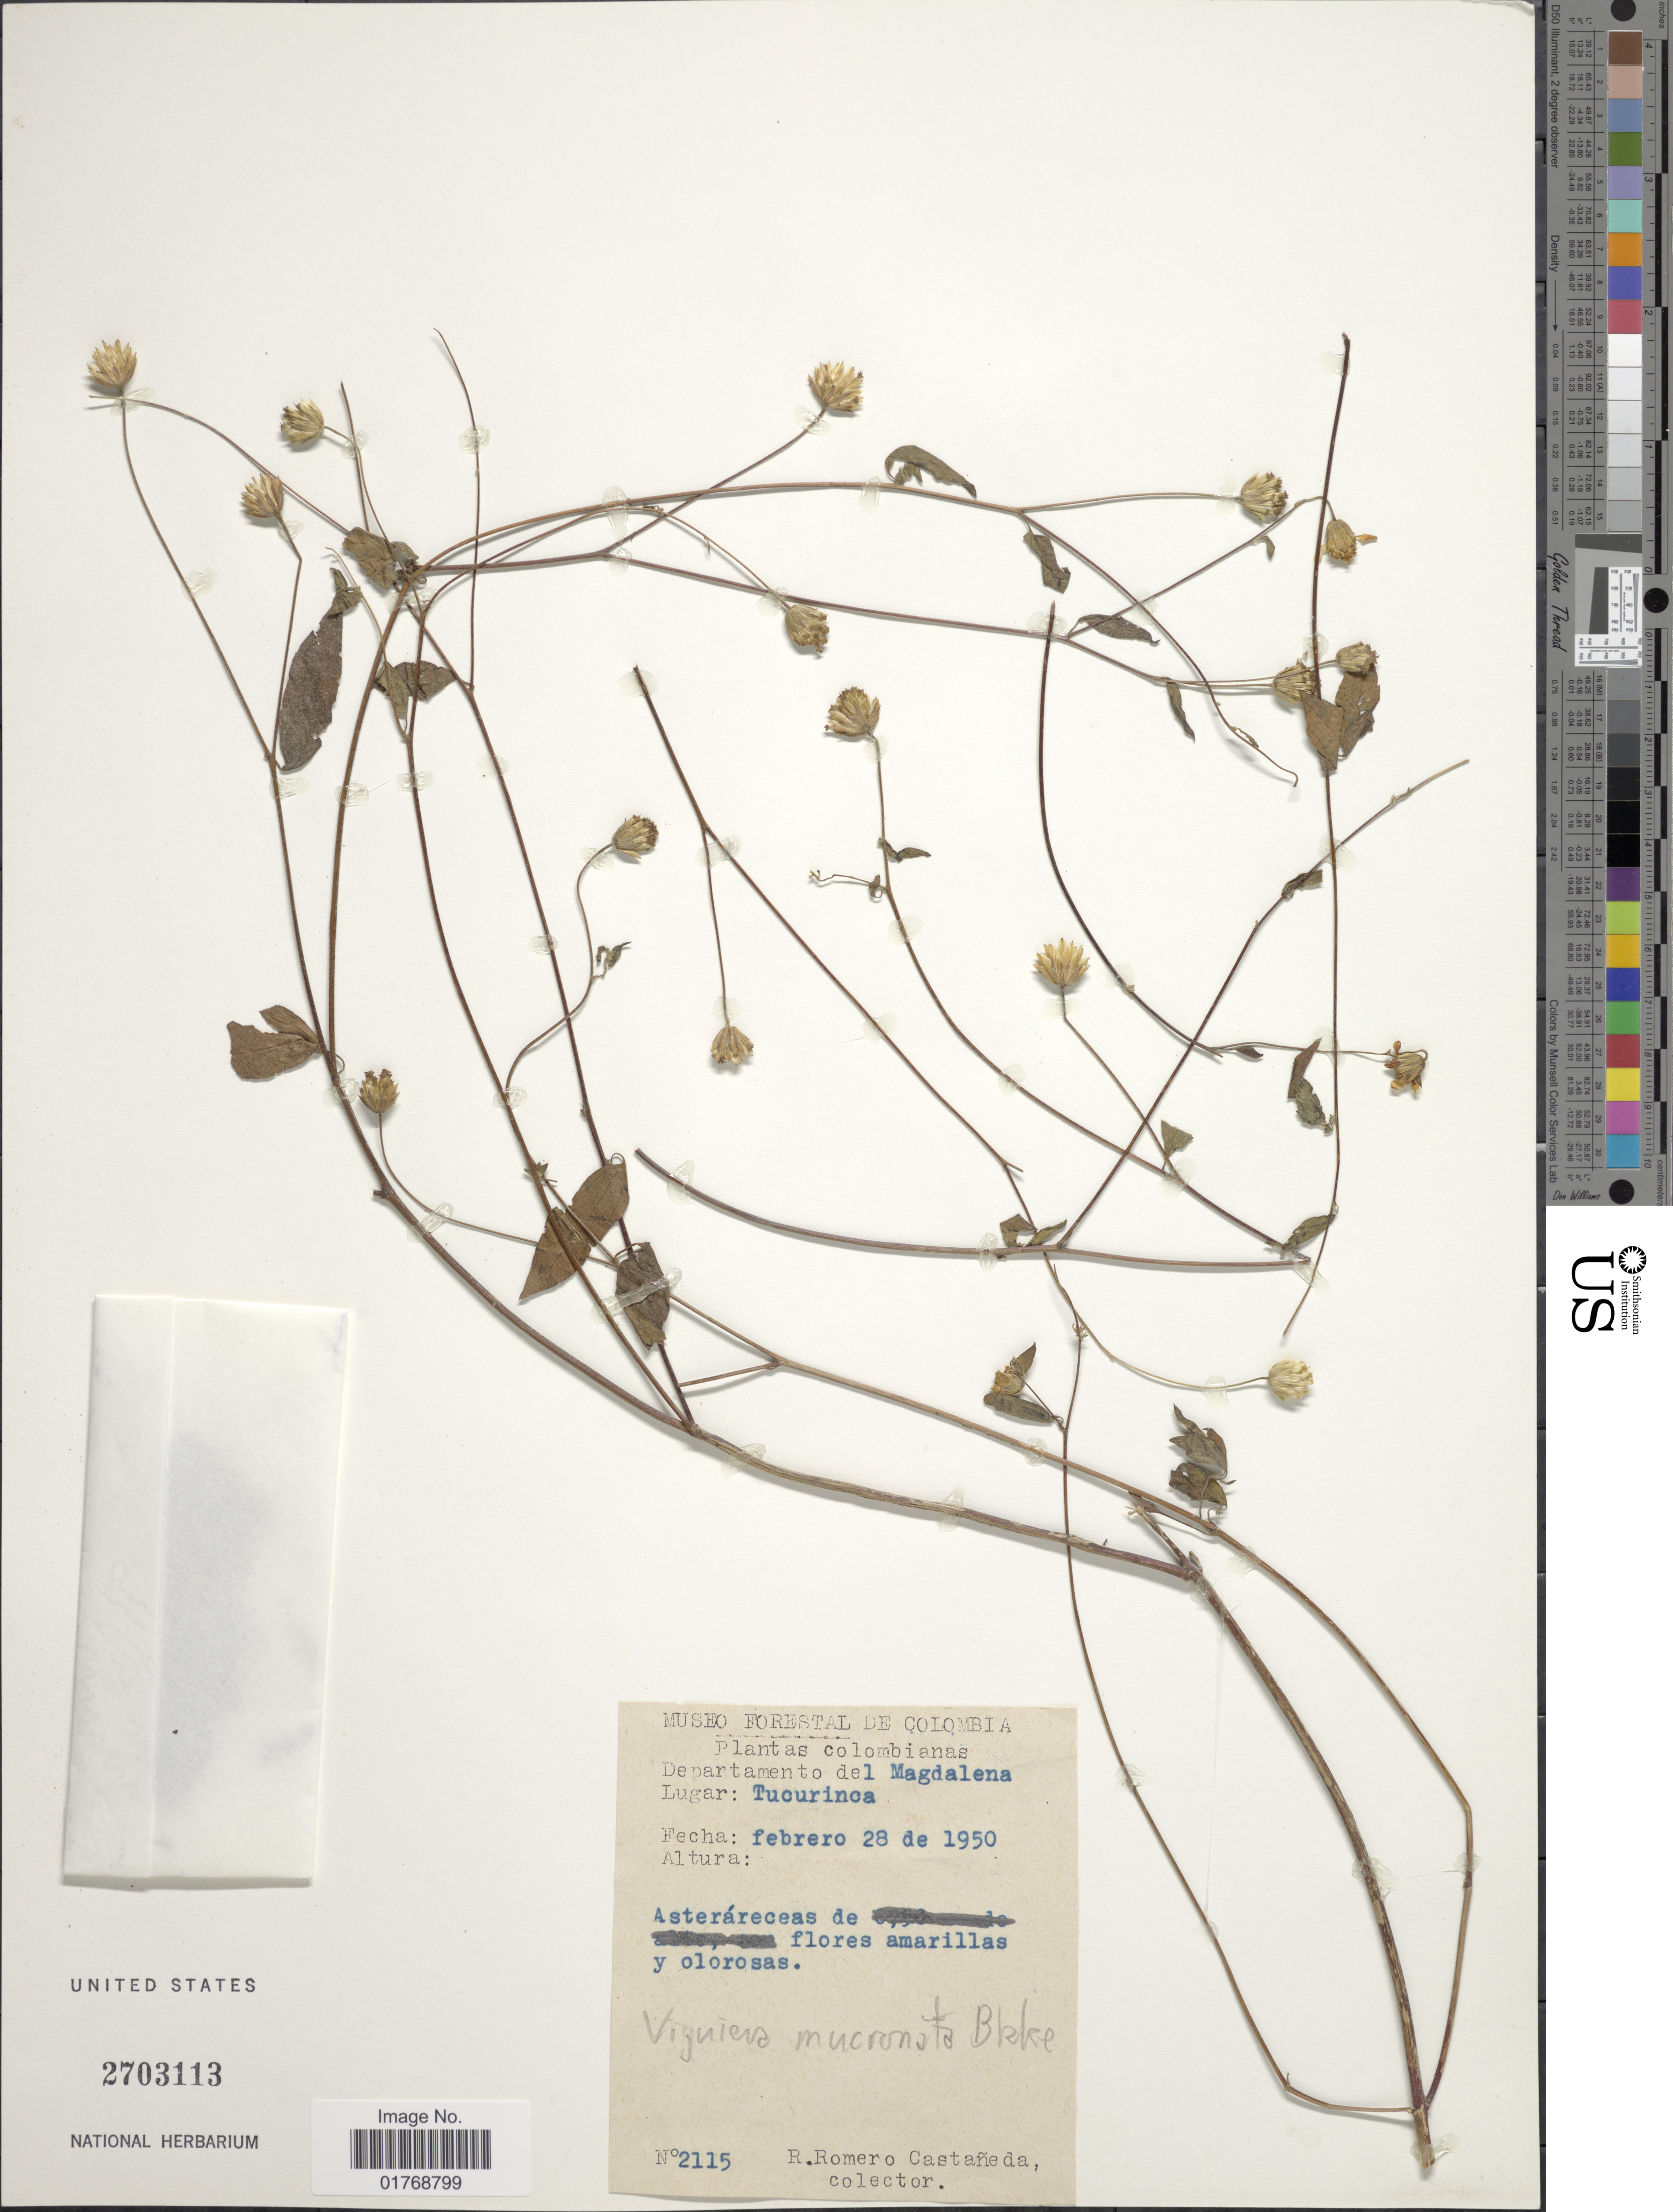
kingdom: Plantae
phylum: Tracheophyta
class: Magnoliopsida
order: Asterales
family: Asteraceae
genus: Viguiera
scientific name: Viguiera mucronata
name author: Blake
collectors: R. Romero Castañeda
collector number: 2115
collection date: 1950-02-28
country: Colombia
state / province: Magdalena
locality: Departamento del Magdalena. Tucurinca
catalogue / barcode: US 2703113